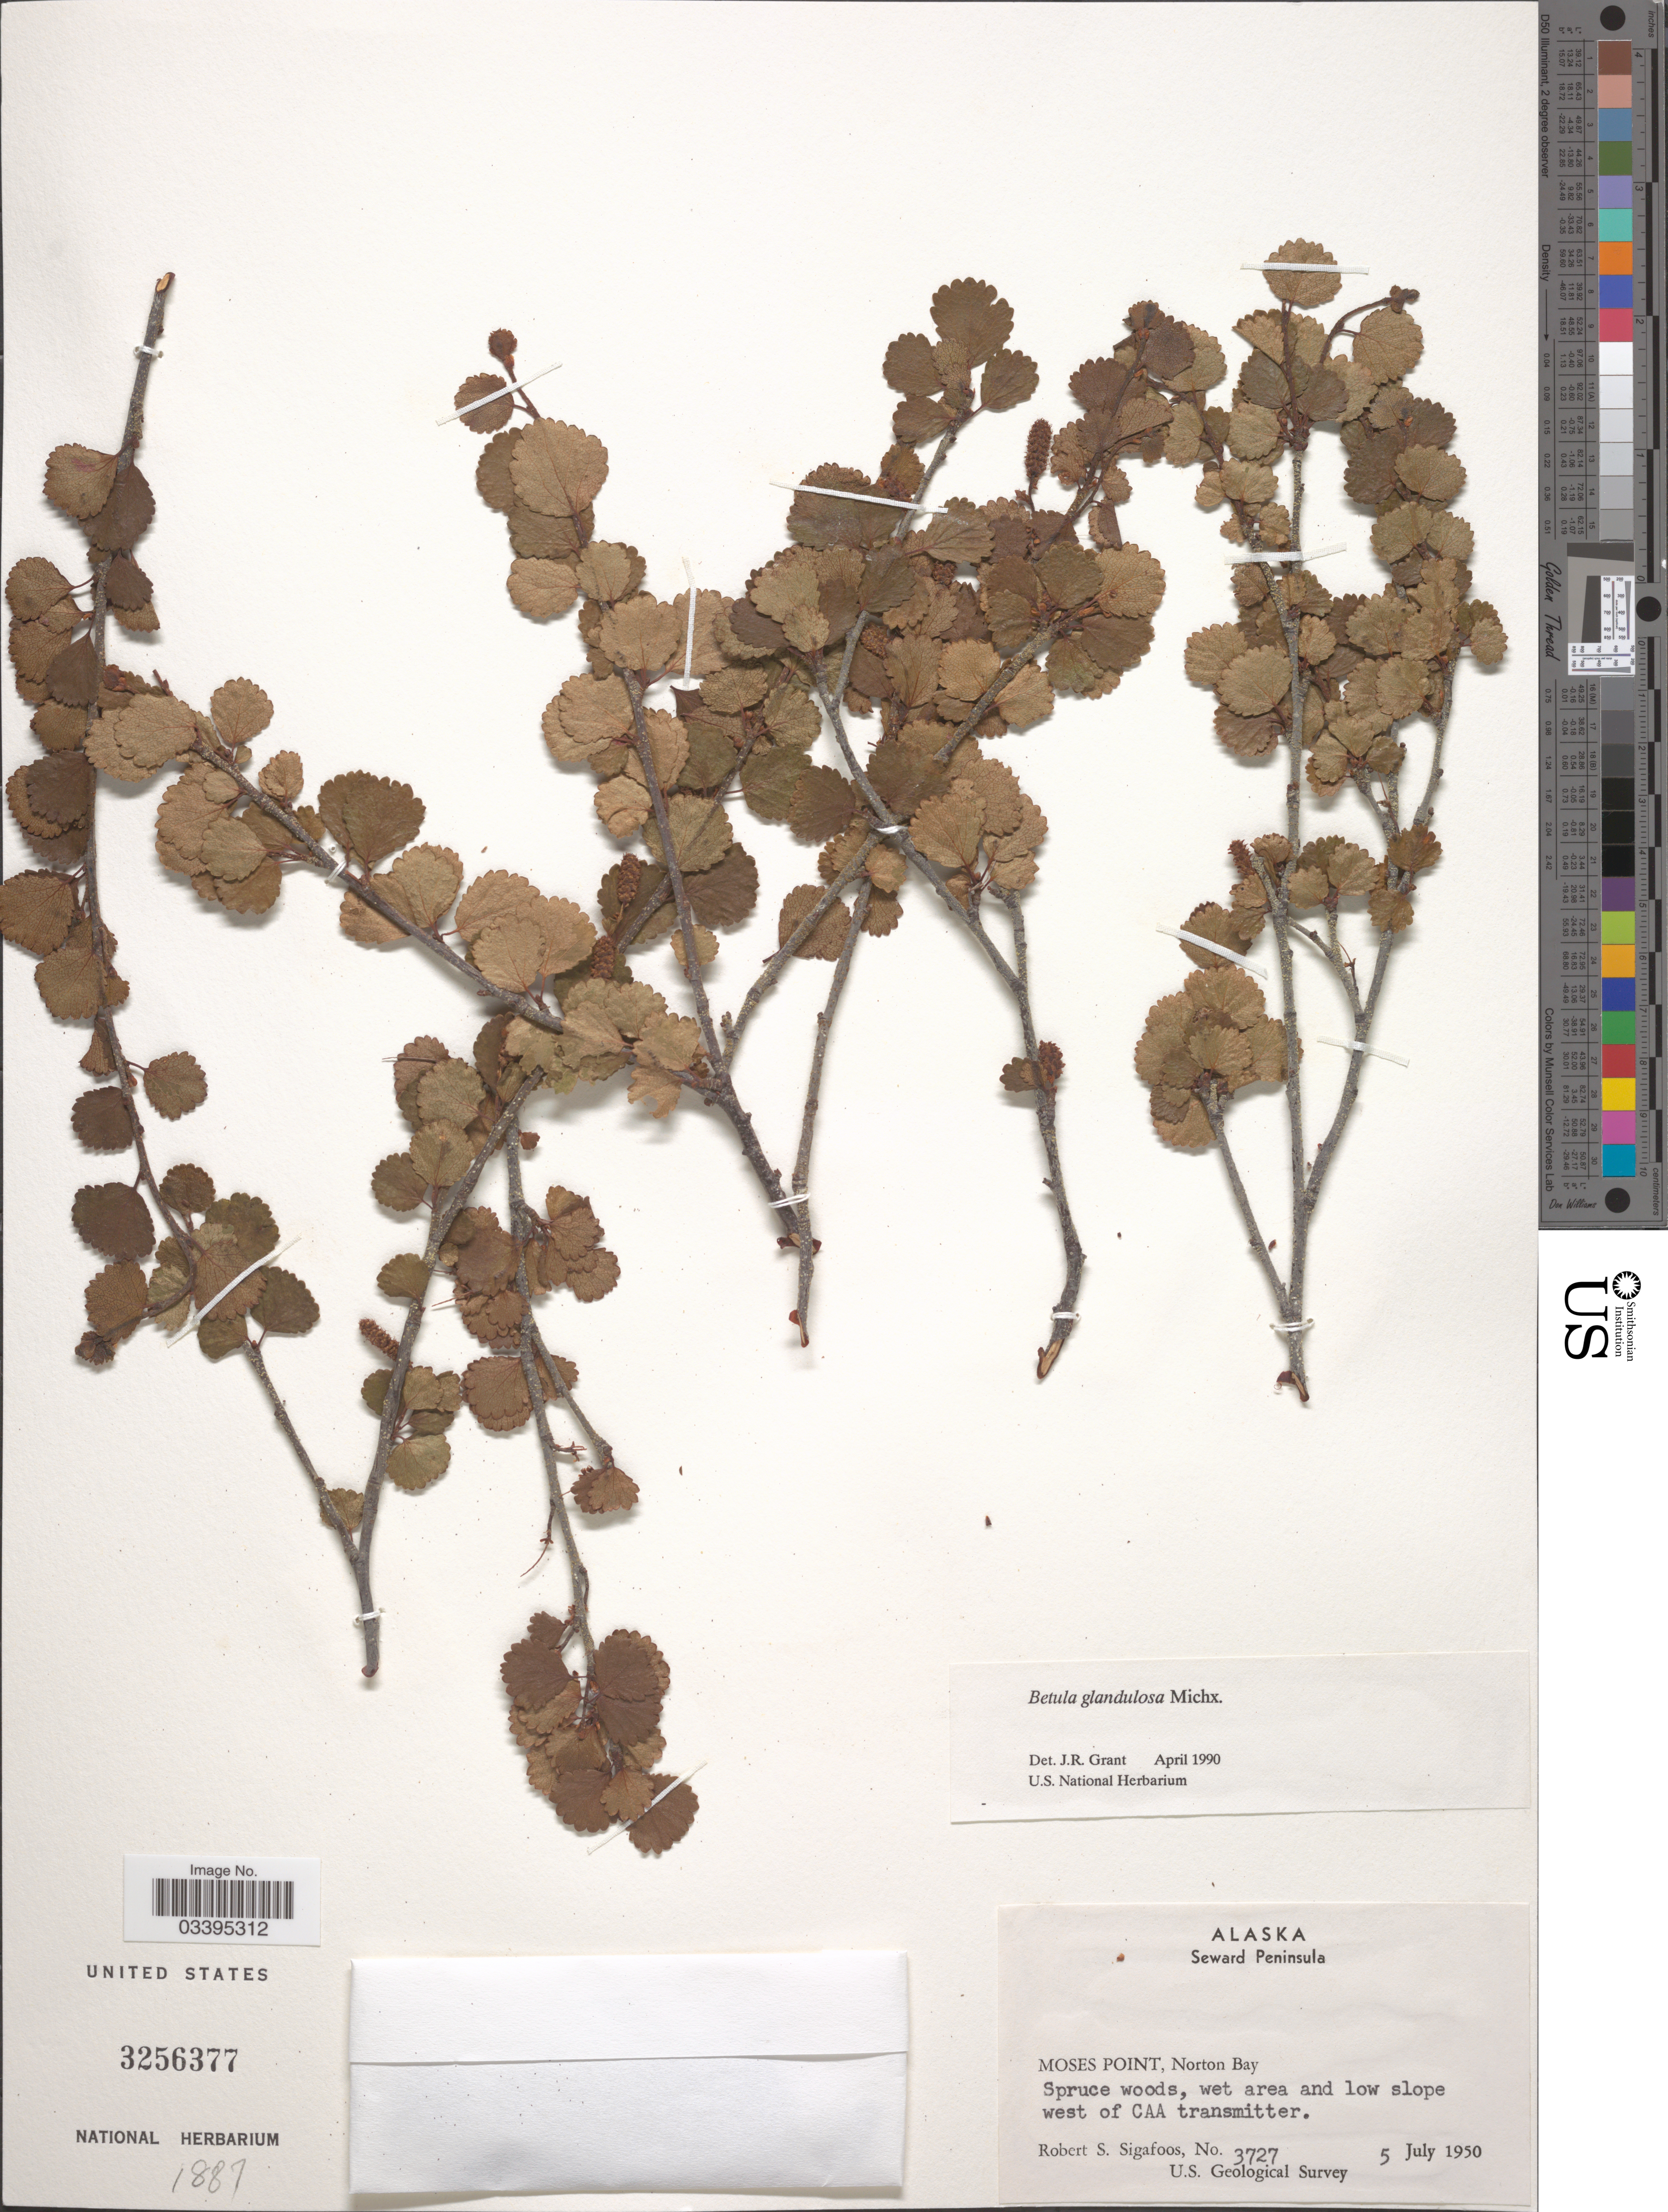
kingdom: Plantae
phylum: Tracheophyta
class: Magnoliopsida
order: Fagales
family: Betulaceae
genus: Betula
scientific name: Betula glandulosa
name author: Michx.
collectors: R. Sigafoos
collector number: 3727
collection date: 1950-07-05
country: United States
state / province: Alaska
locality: Seward Peninsula. Moses Point, Norton Bay. Spruce woods, wet area and low slope west of CAA transmitter.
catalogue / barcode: US 3256377